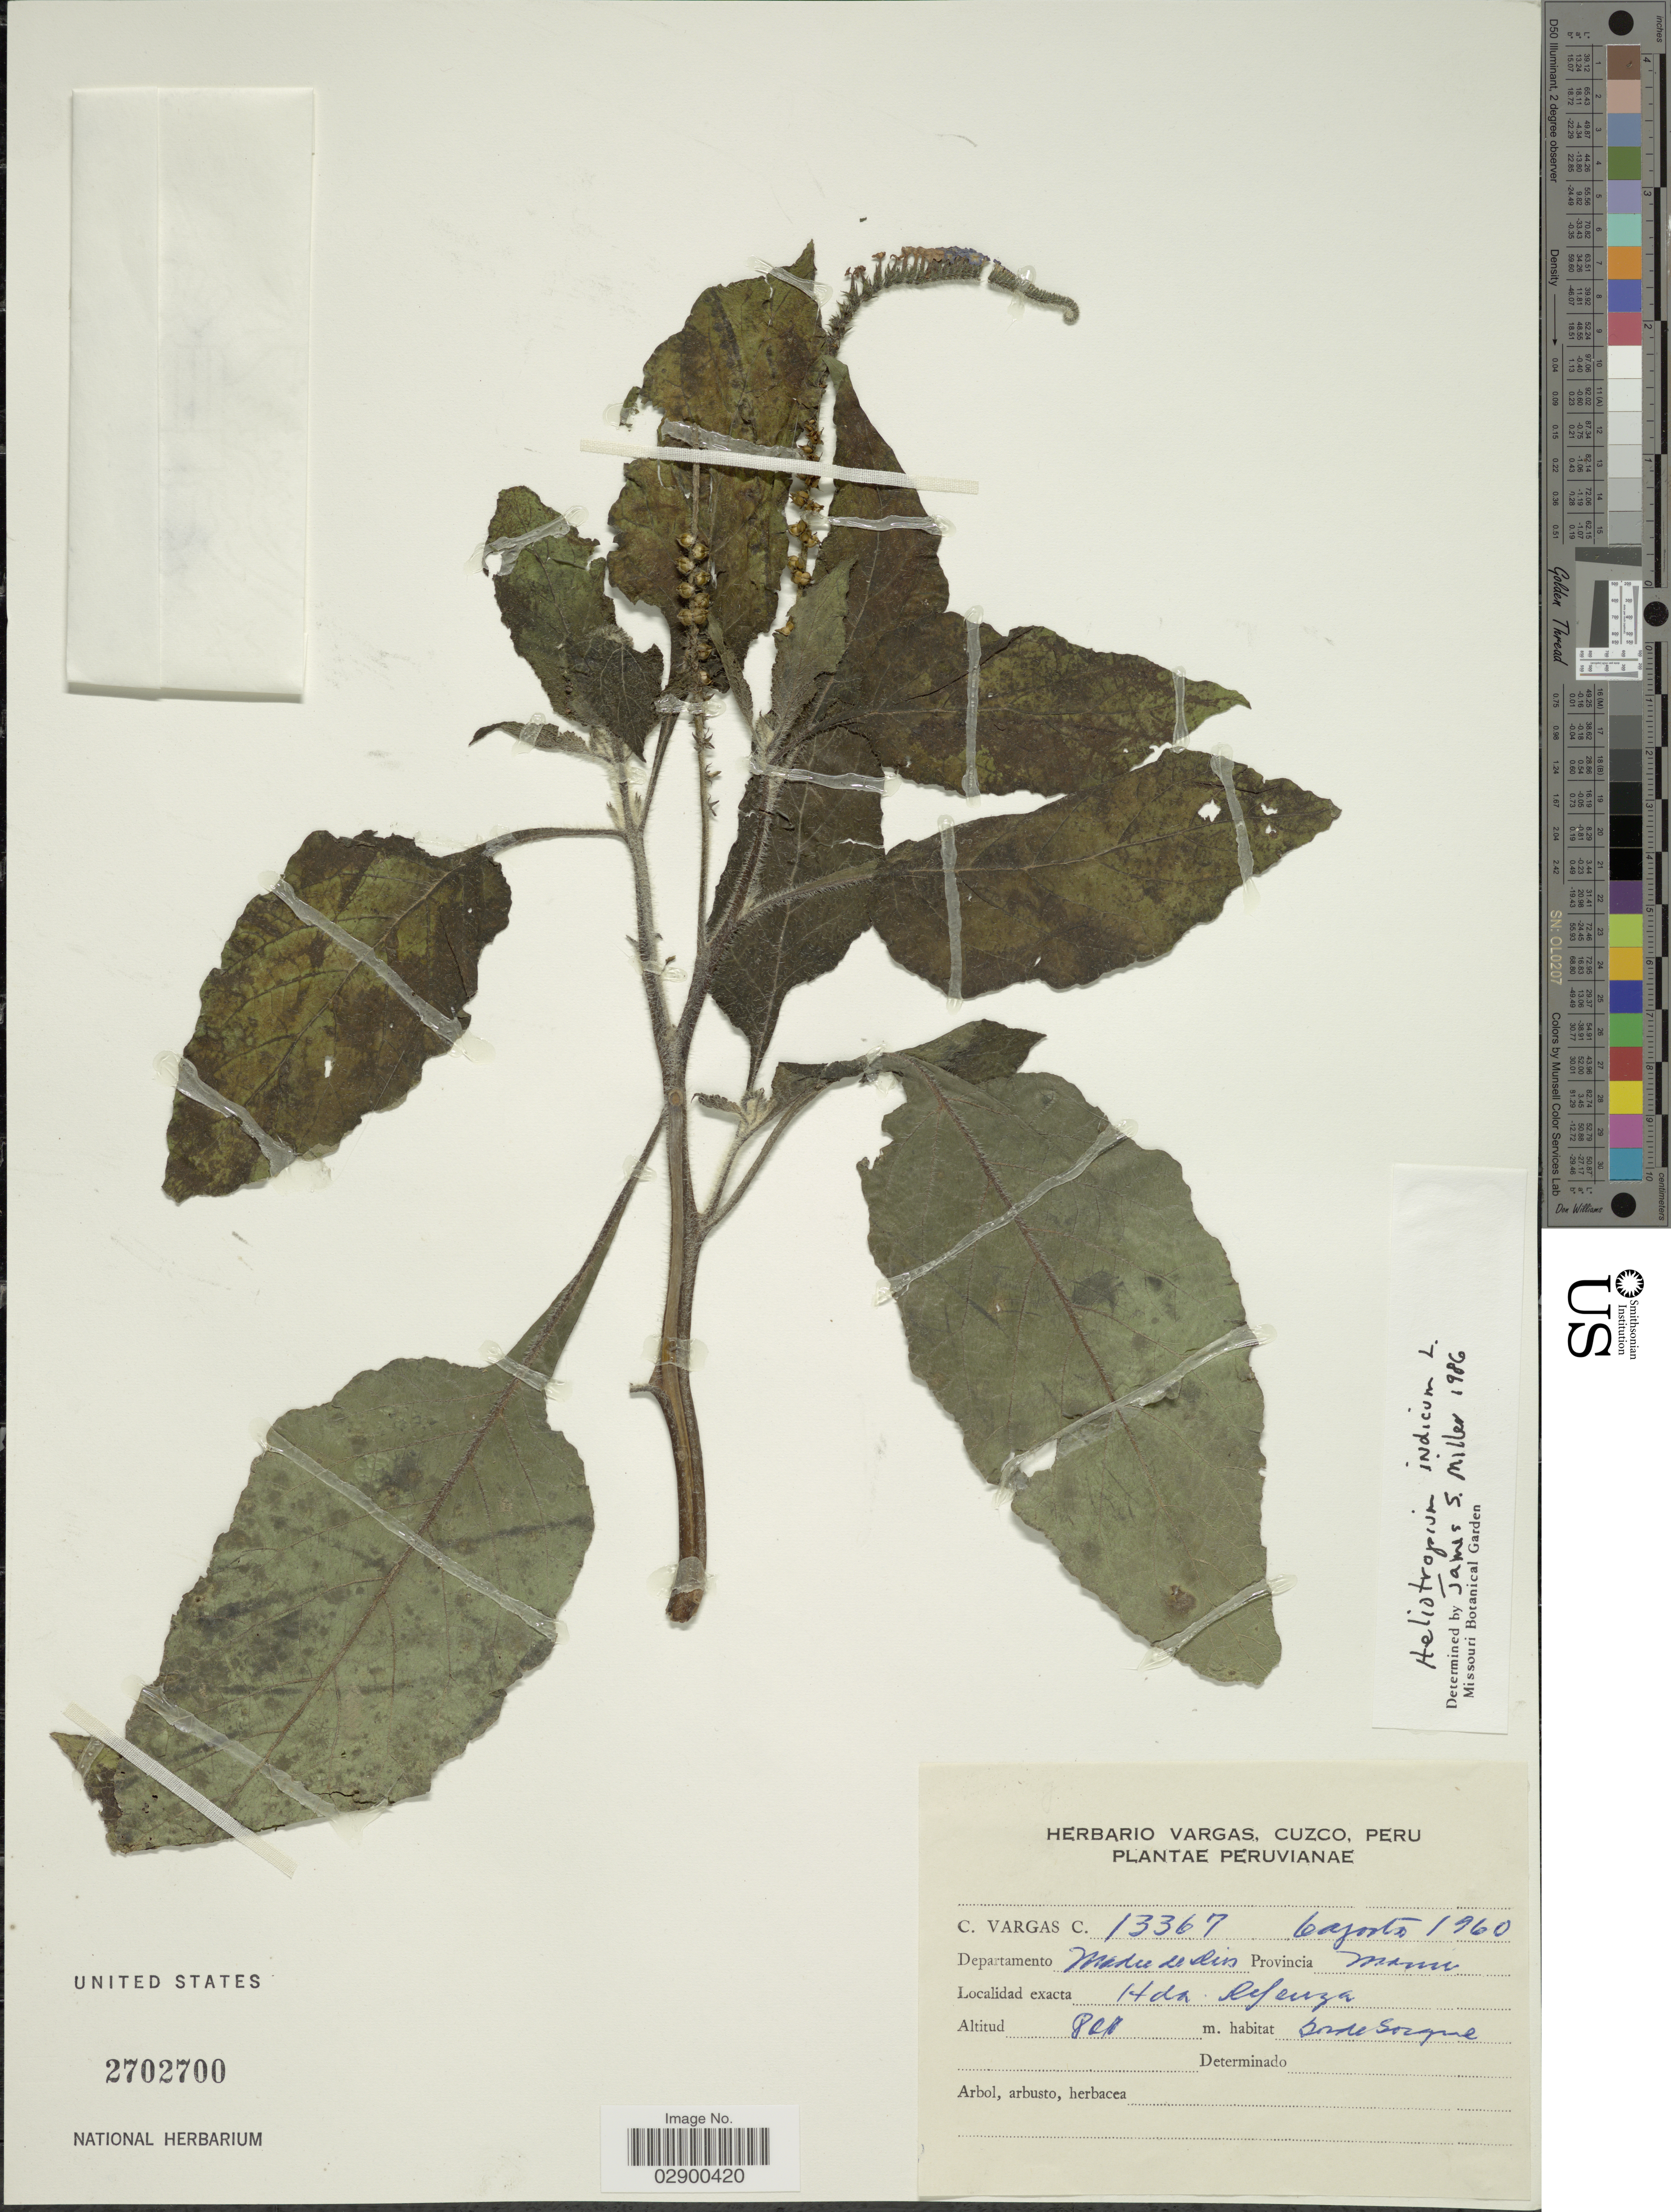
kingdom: Plantae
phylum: Tracheophyta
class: Magnoliopsida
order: Boraginales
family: Heliotropiaceae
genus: Heliotropium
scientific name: Heliotropium indicum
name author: L.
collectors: C. Vargas Calderón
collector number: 13367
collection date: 1960-08-06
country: Peru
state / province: Madre de Dios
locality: Departamento Madre de Dios, Provincia Manu, Hda. Refenza.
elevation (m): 800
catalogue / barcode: US 2702700